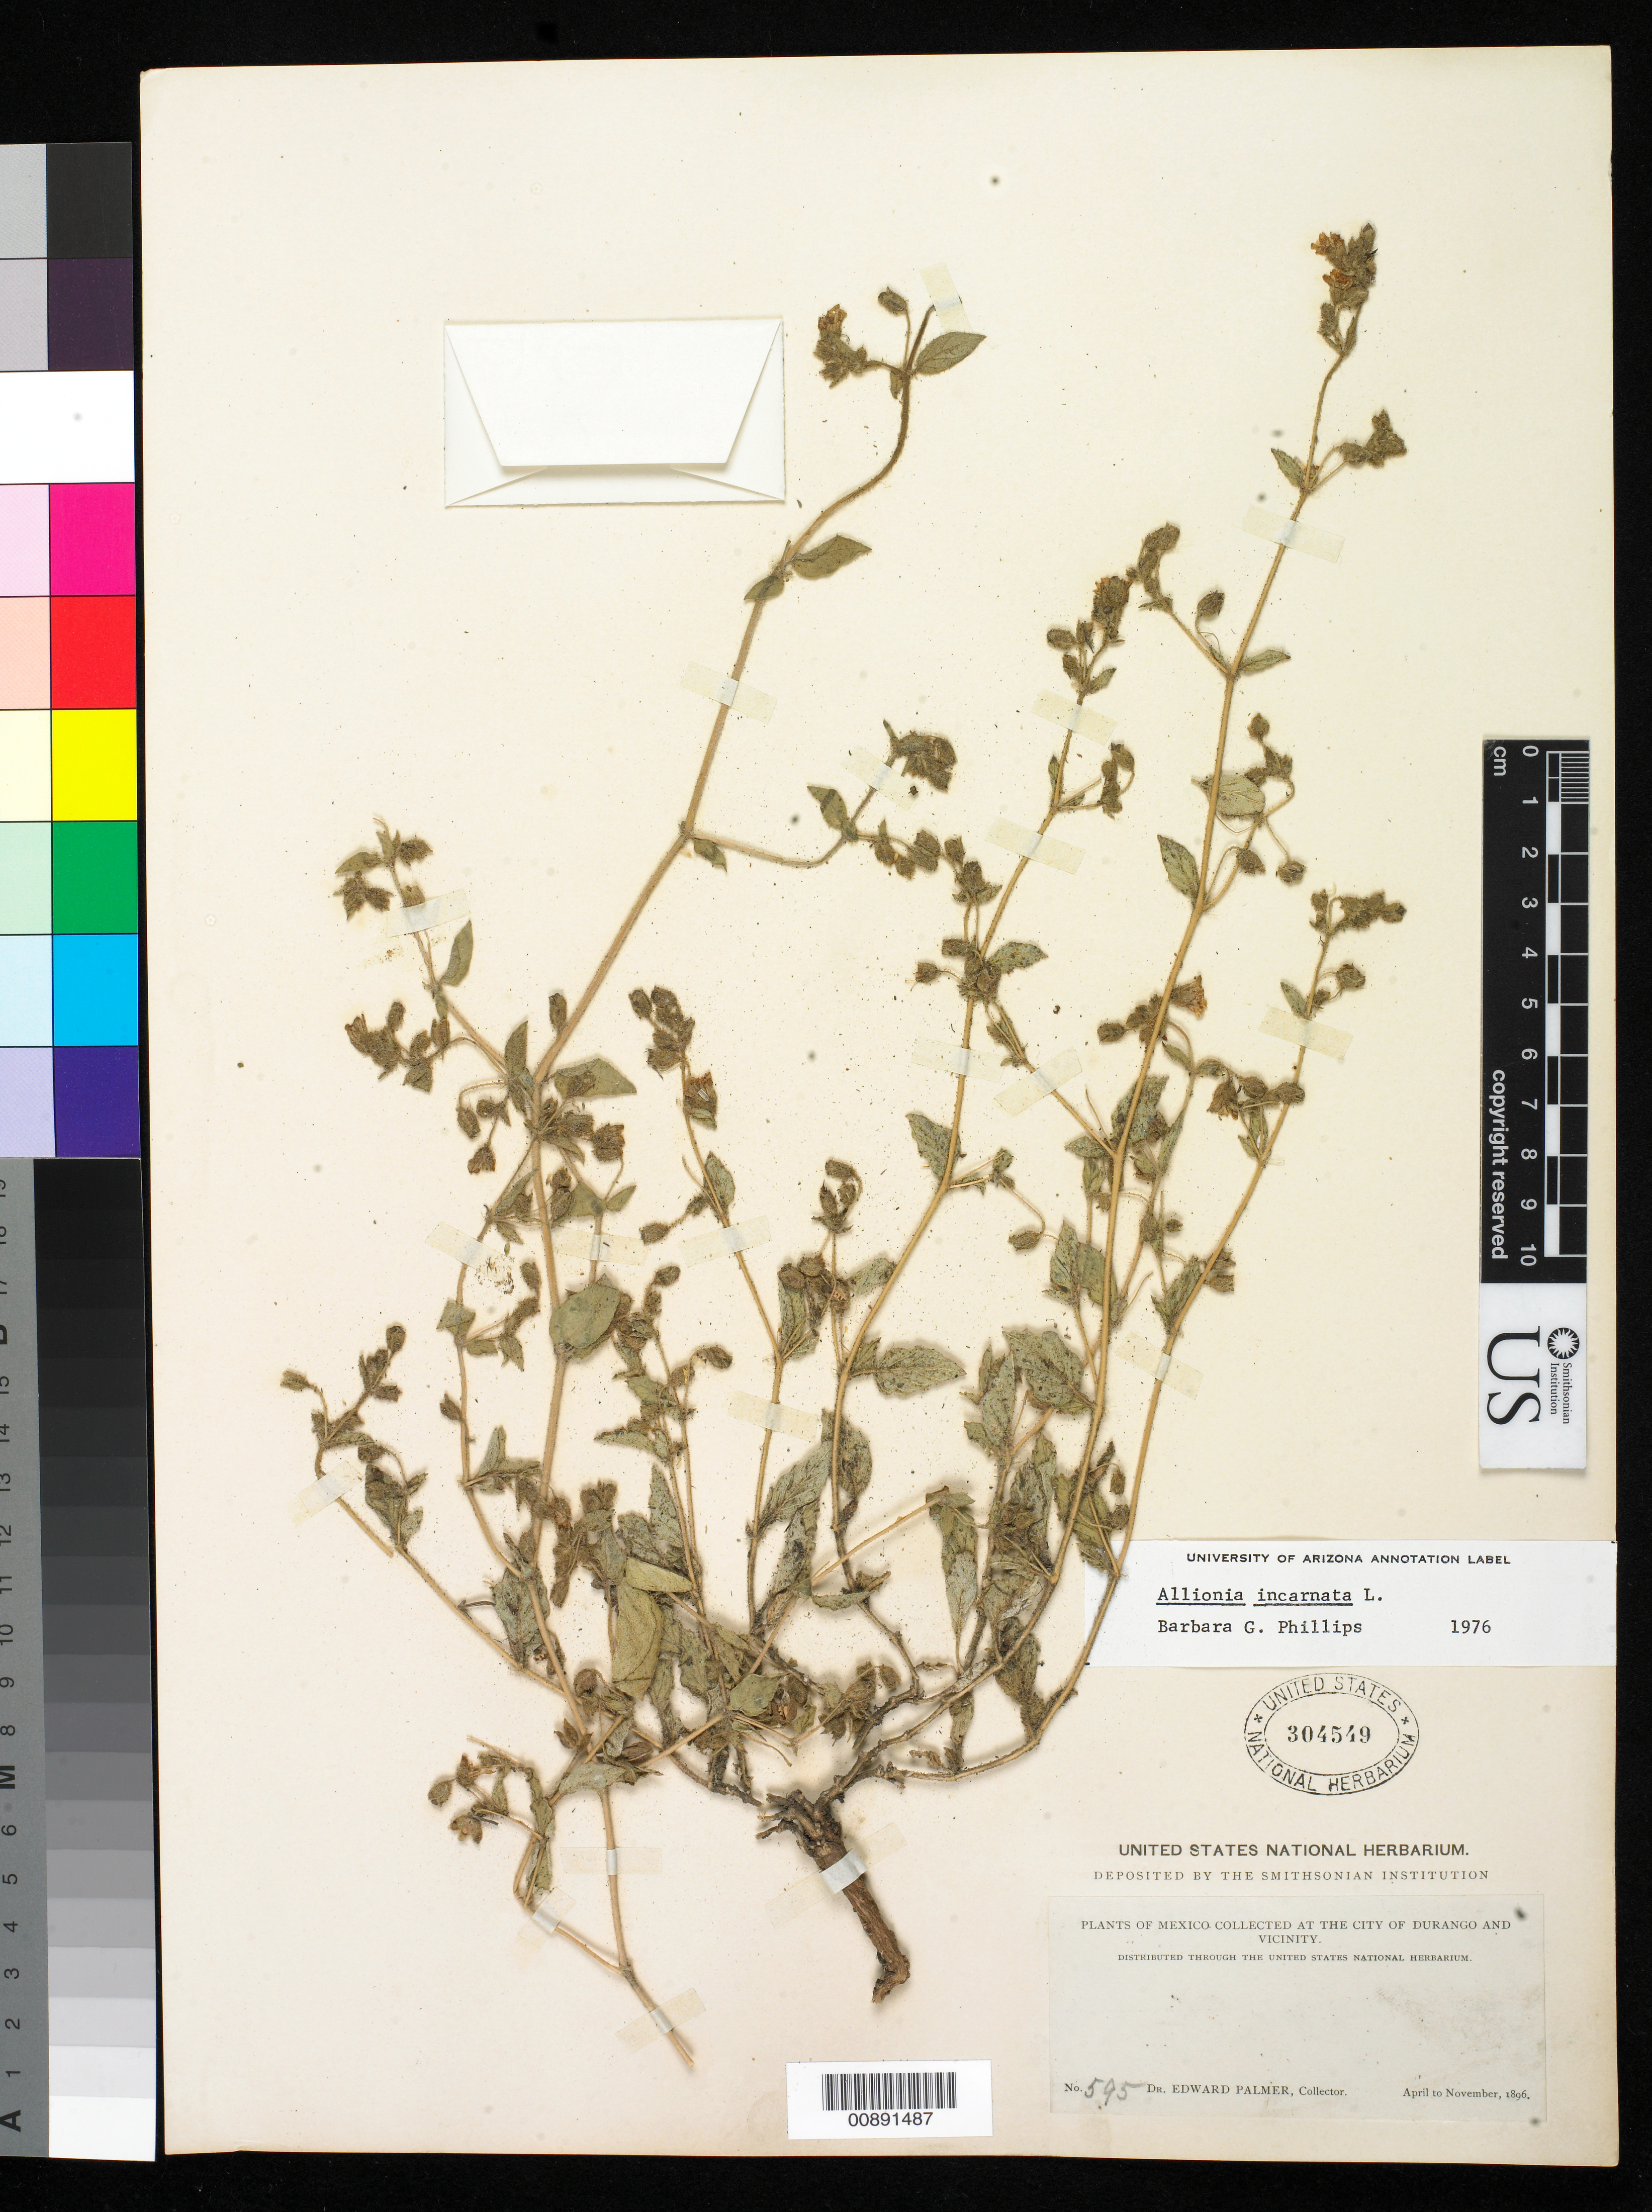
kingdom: Plantae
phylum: Tracheophyta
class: Magnoliopsida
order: Caryophyllales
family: Nyctaginaceae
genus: Allionia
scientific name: Allionia incarnata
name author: L.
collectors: E. Palmer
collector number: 595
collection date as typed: Apr 1896 to -- Nov 1896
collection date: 1896-04/1896-11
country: Mexico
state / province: Durango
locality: City of Durango and vicinity.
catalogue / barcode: US 304549